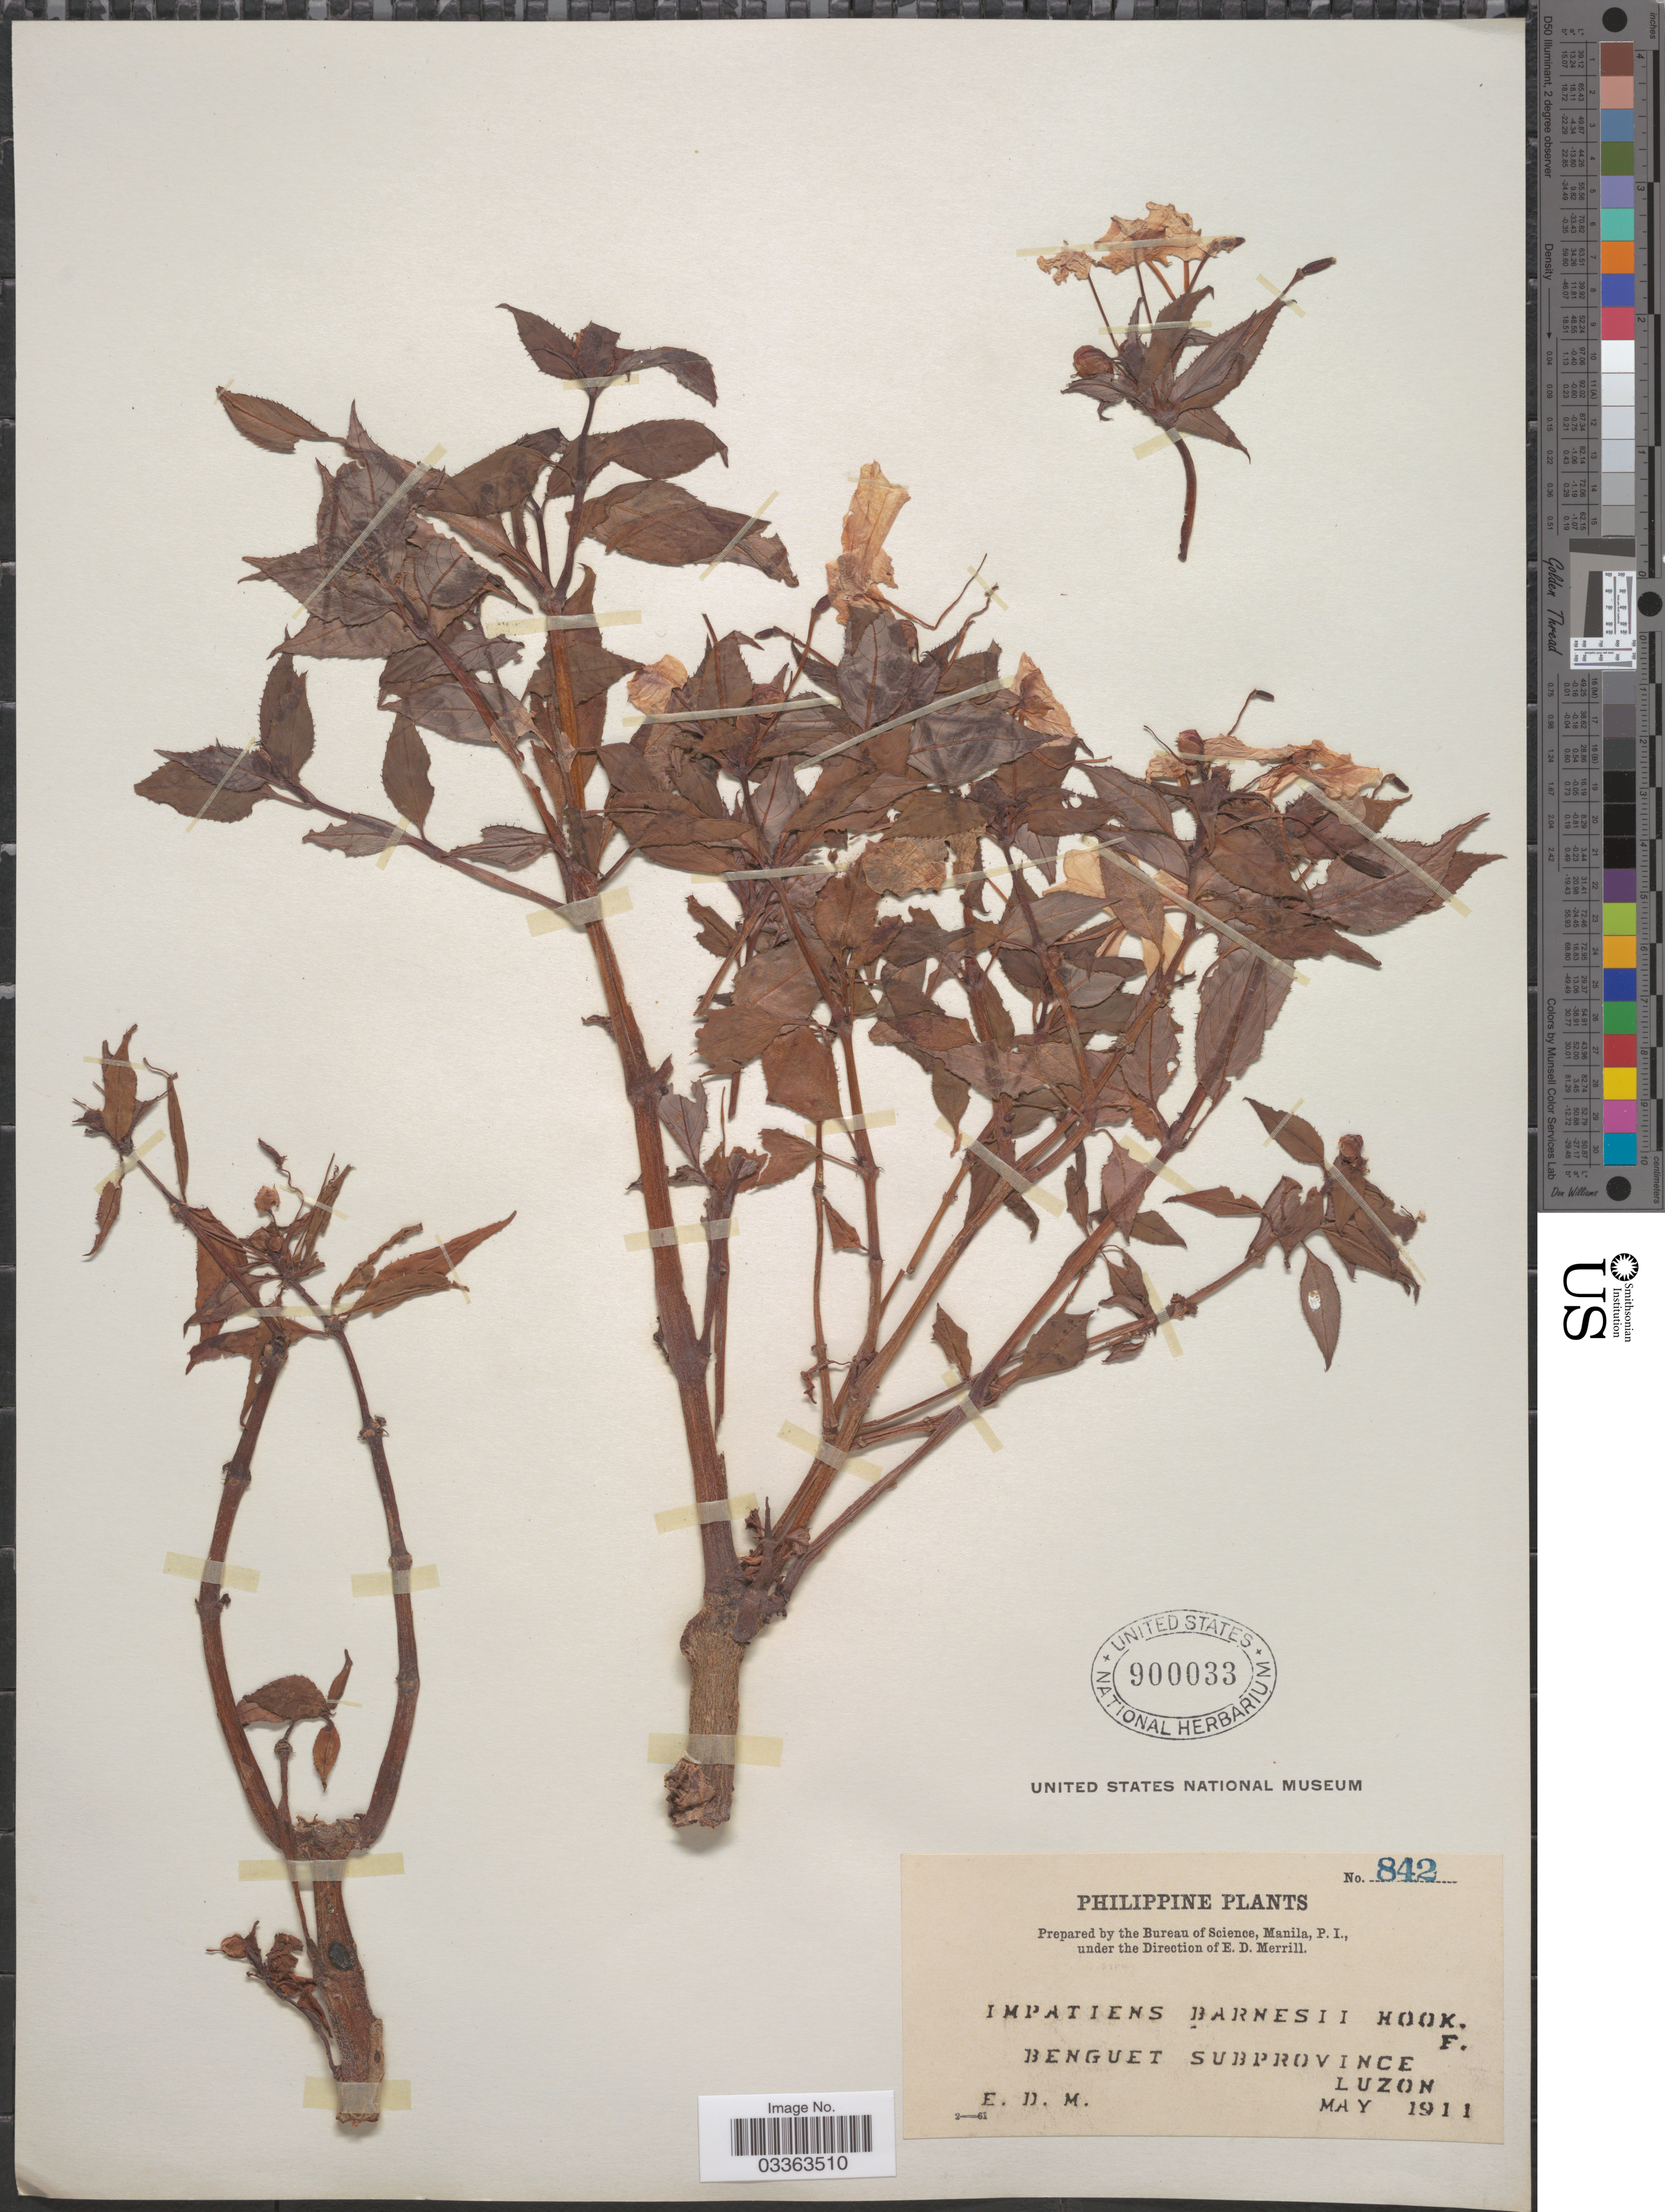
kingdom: Plantae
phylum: Tracheophyta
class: Magnoliopsida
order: Ericales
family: Balsaminaceae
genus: Impatiens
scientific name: Impatiens barnesii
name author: Hook. f.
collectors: E. D. Merrill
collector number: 842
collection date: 1911-05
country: Philippines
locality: Benguet Subprovince, Luzon.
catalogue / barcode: US 900033